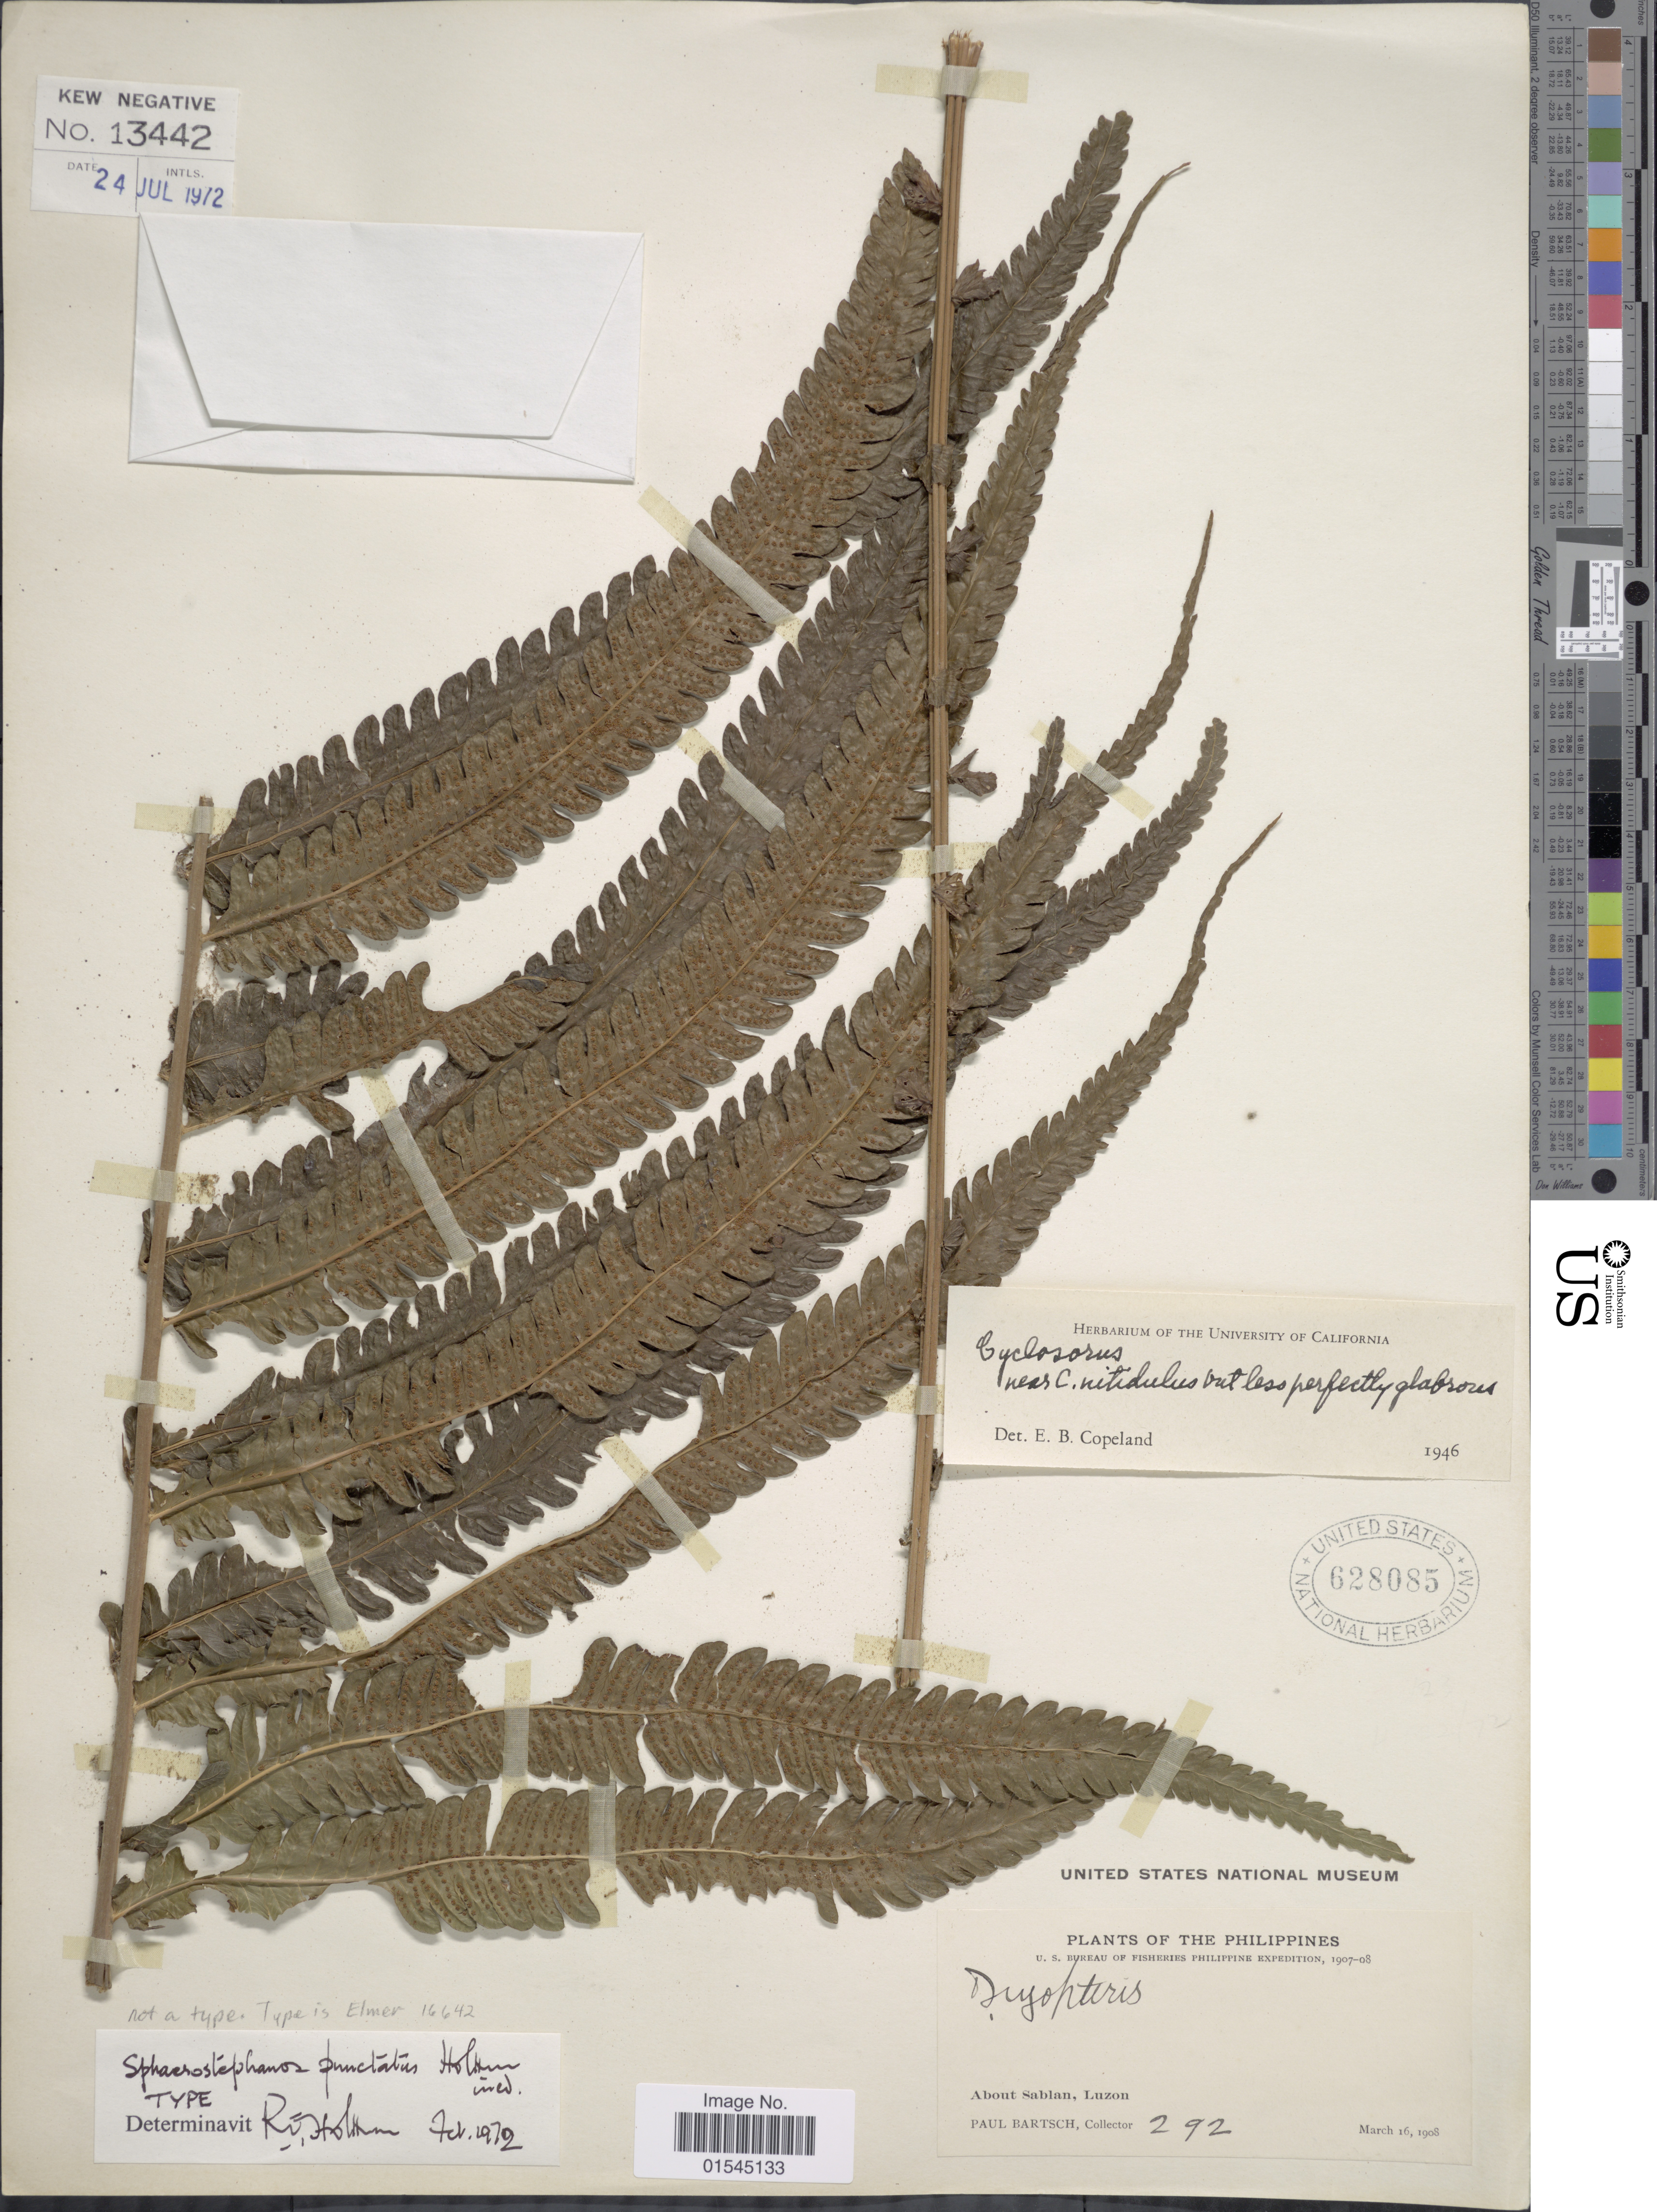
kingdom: Plantae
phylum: Tracheophyta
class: Polypodiopsida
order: Polypodiales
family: Thelypteridaceae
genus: Sphaerostephanos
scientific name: Sphaerostephanos punctatus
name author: Holttum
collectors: P. Bartsch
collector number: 292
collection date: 1908-03-16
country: Philippines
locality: About Sablan, Luzon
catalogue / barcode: US 628085